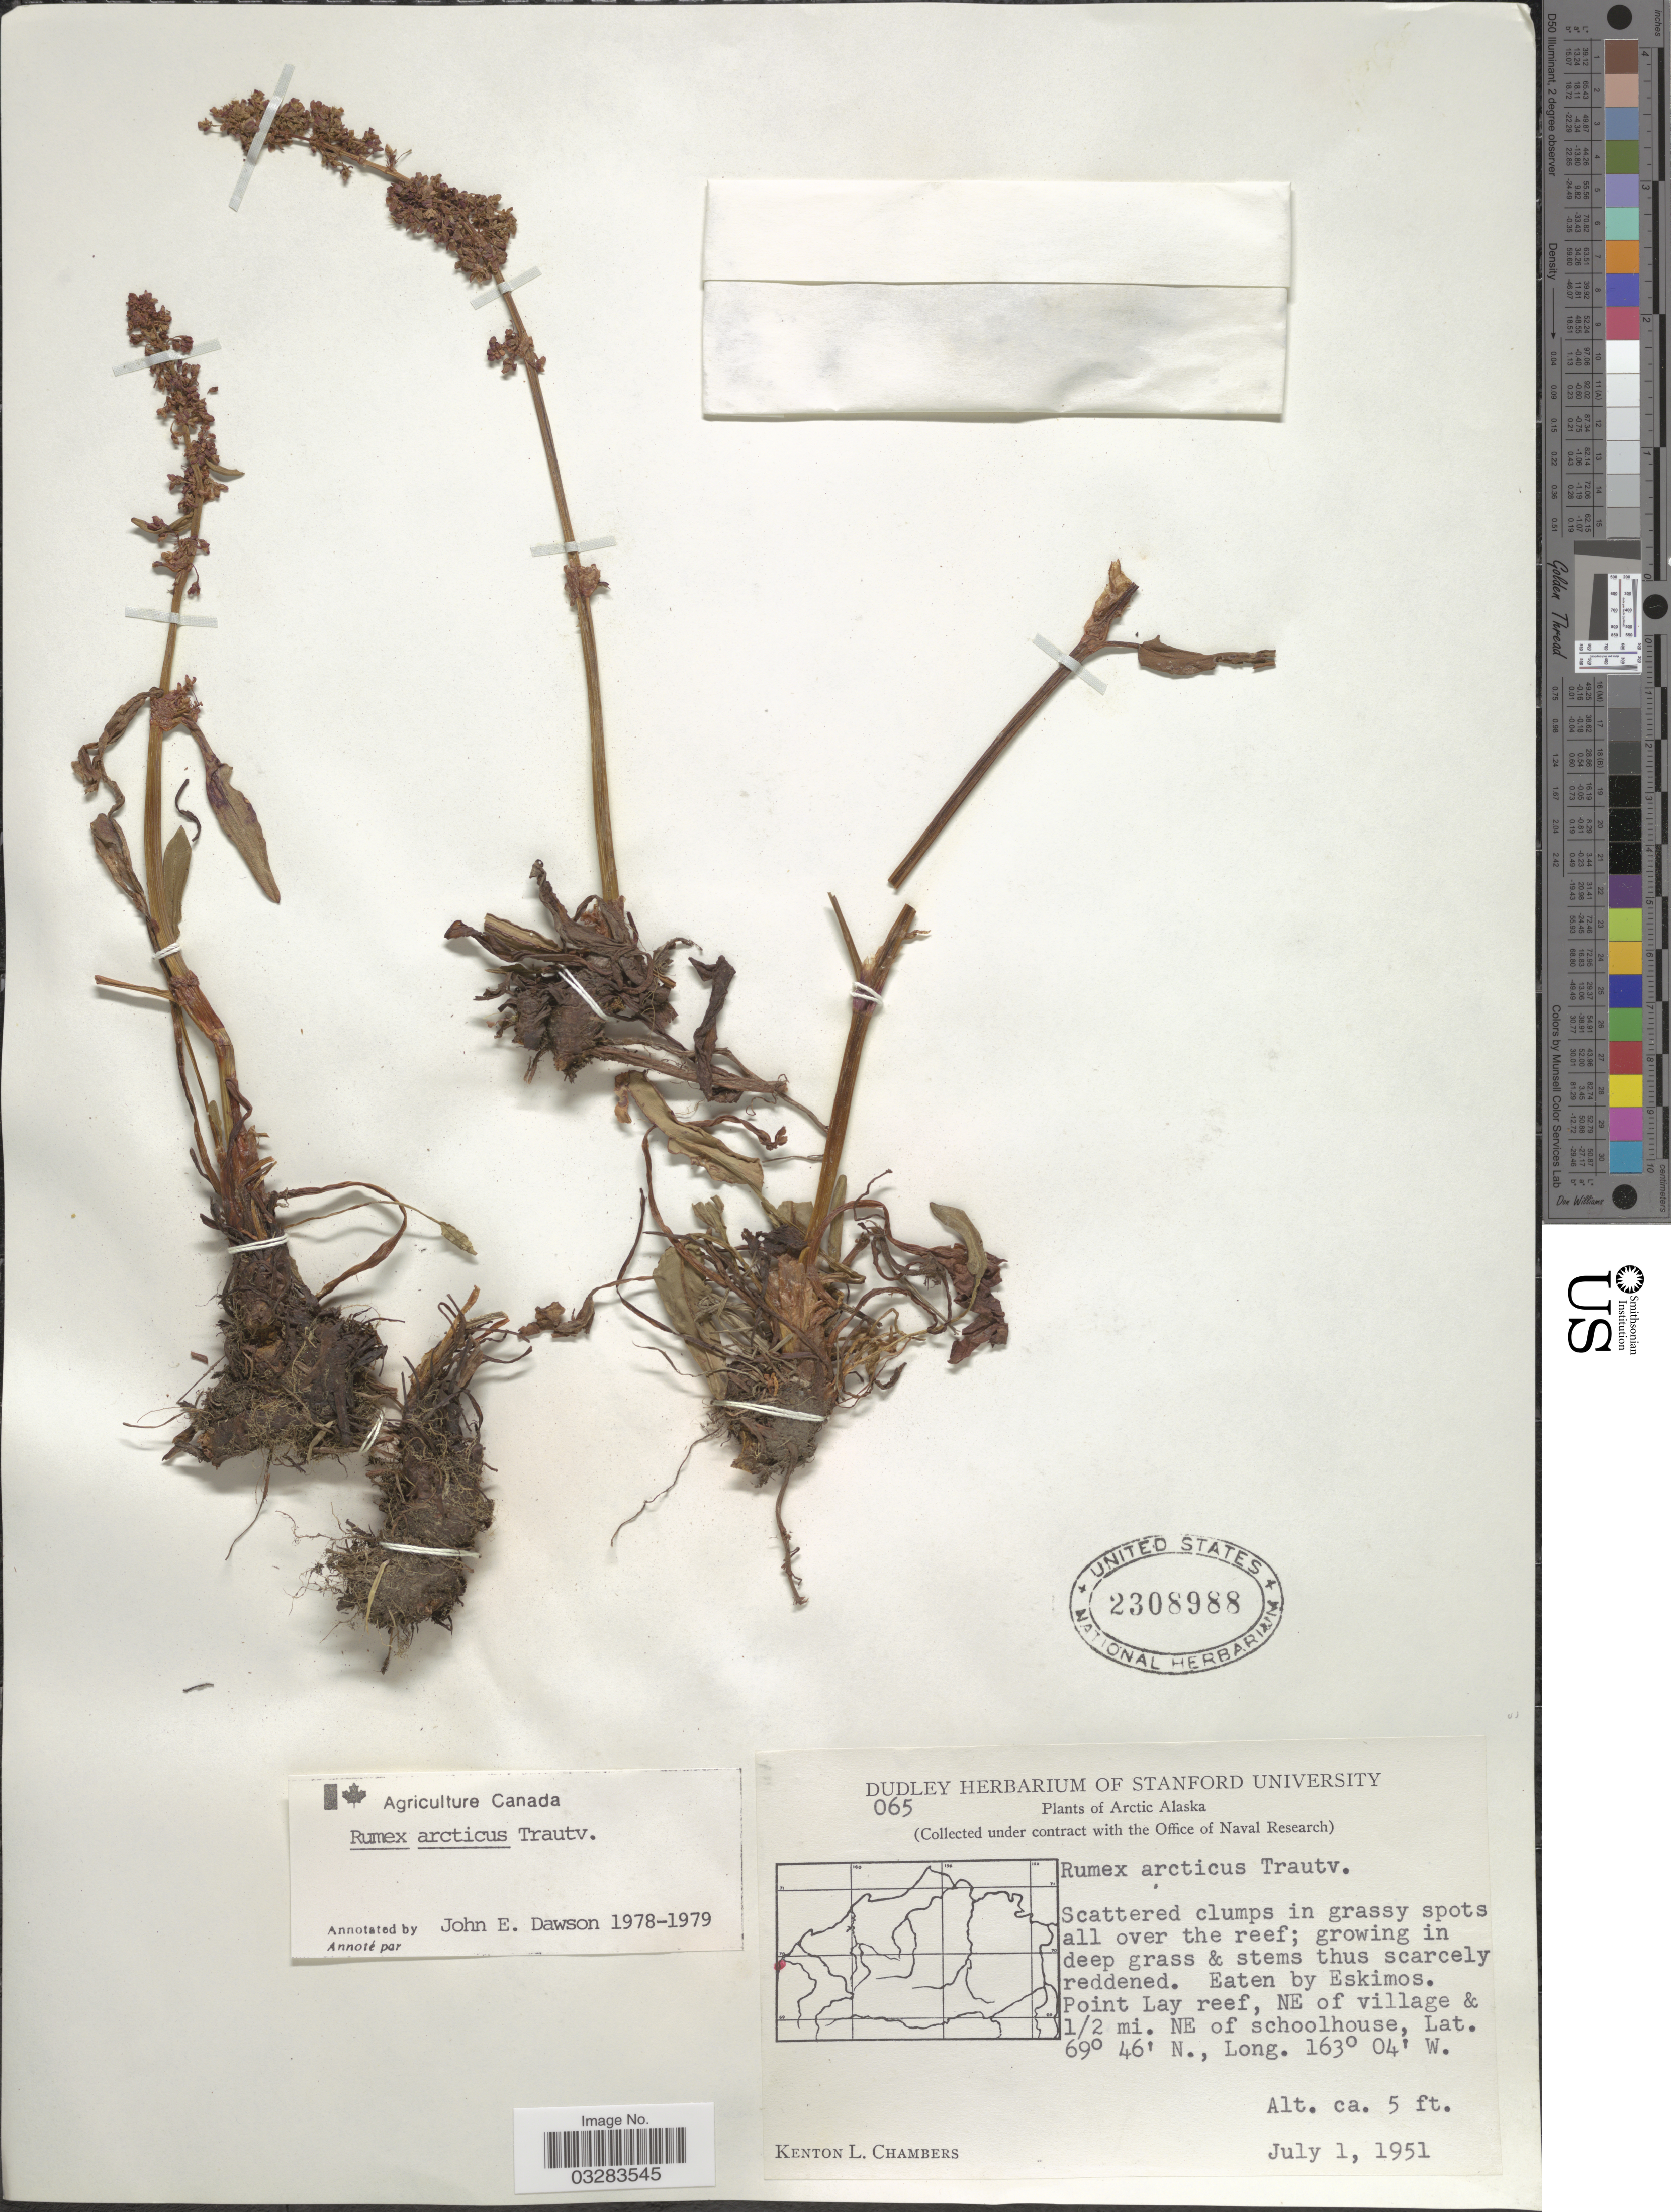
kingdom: Plantae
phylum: Tracheophyta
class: Magnoliopsida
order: Caryophyllales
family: Polygonaceae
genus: Rumex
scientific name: Rumex arcticus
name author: Trautv.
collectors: K. L. Chambers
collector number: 065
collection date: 1951-07-01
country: United States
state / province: Alaska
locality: Arctic Alaska. Point Lay reef, NE of village & 1/2 mi. NE of schoolhouse.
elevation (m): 2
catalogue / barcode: US 2308988